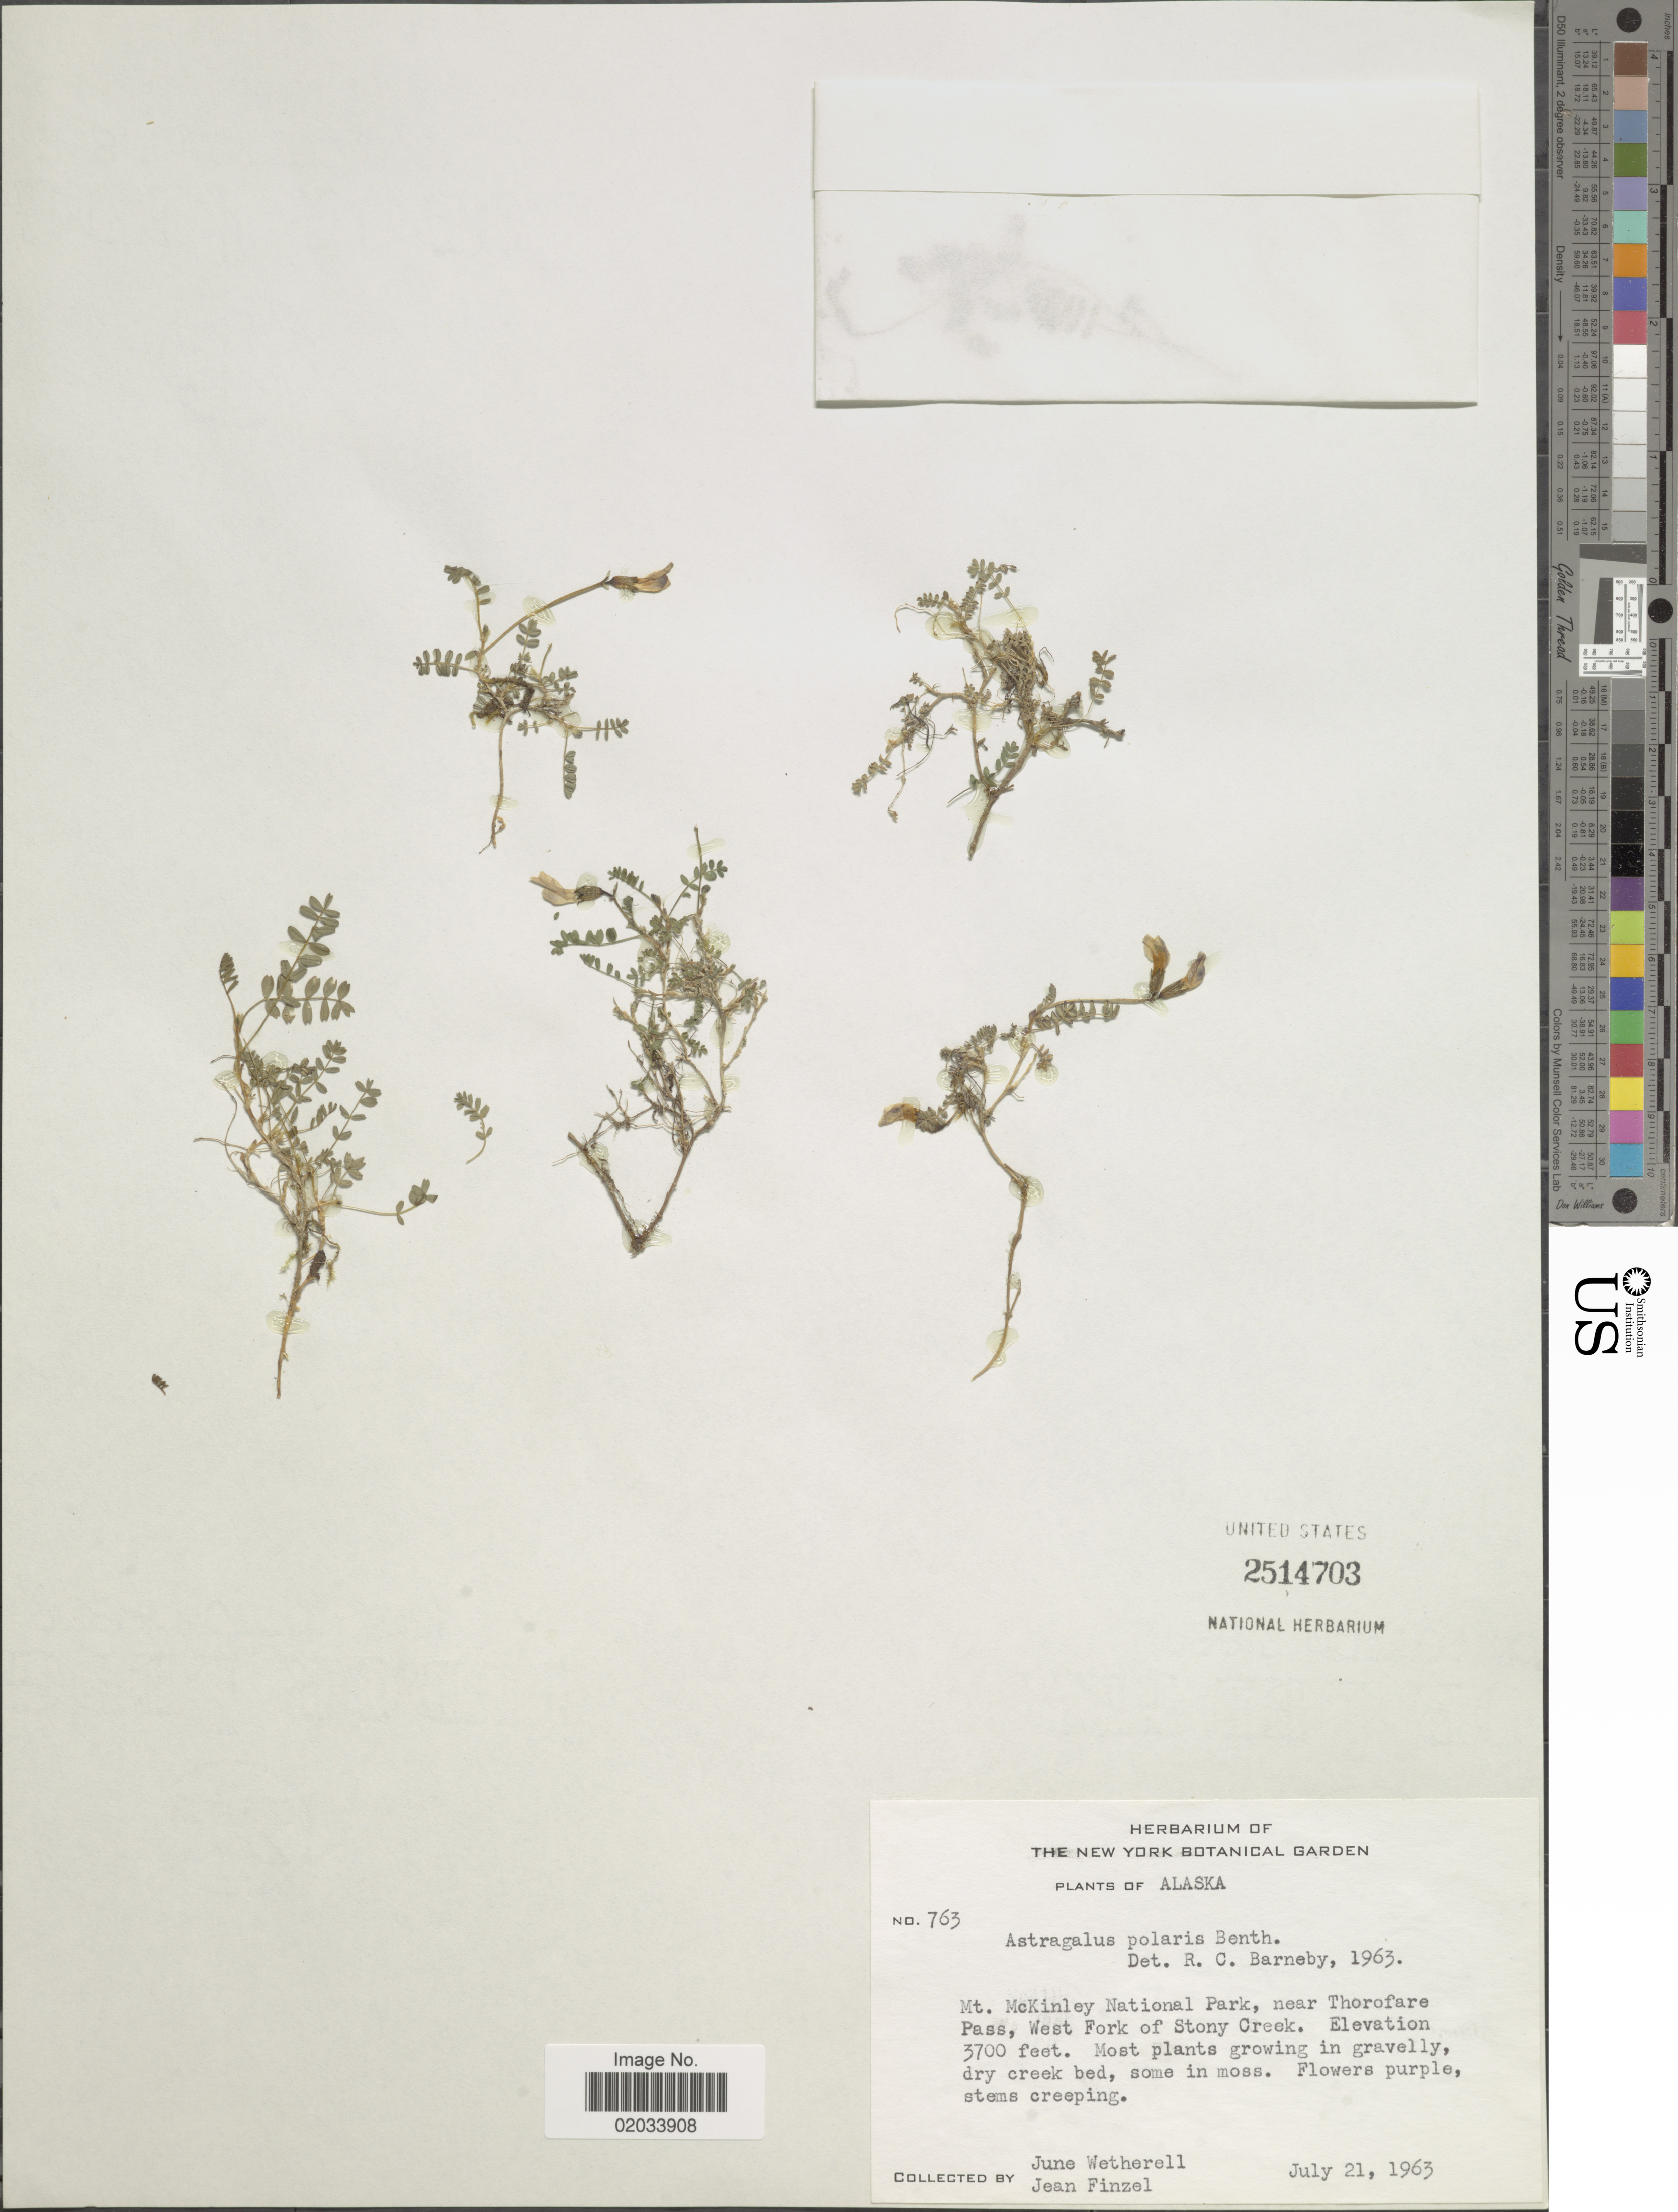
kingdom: Plantae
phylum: Tracheophyta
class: Magnoliopsida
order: Fabales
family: Fabaceae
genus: Astragalus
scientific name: Astragalus polaris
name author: (Seem.) Benth.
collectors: J. Wetherell & J. Finzel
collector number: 763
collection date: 1963-07-21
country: United States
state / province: Alaska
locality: Mt. McKinley National Park, near Thorofare Pass, West Fork of Stony Creek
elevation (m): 1128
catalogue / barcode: US 2514703